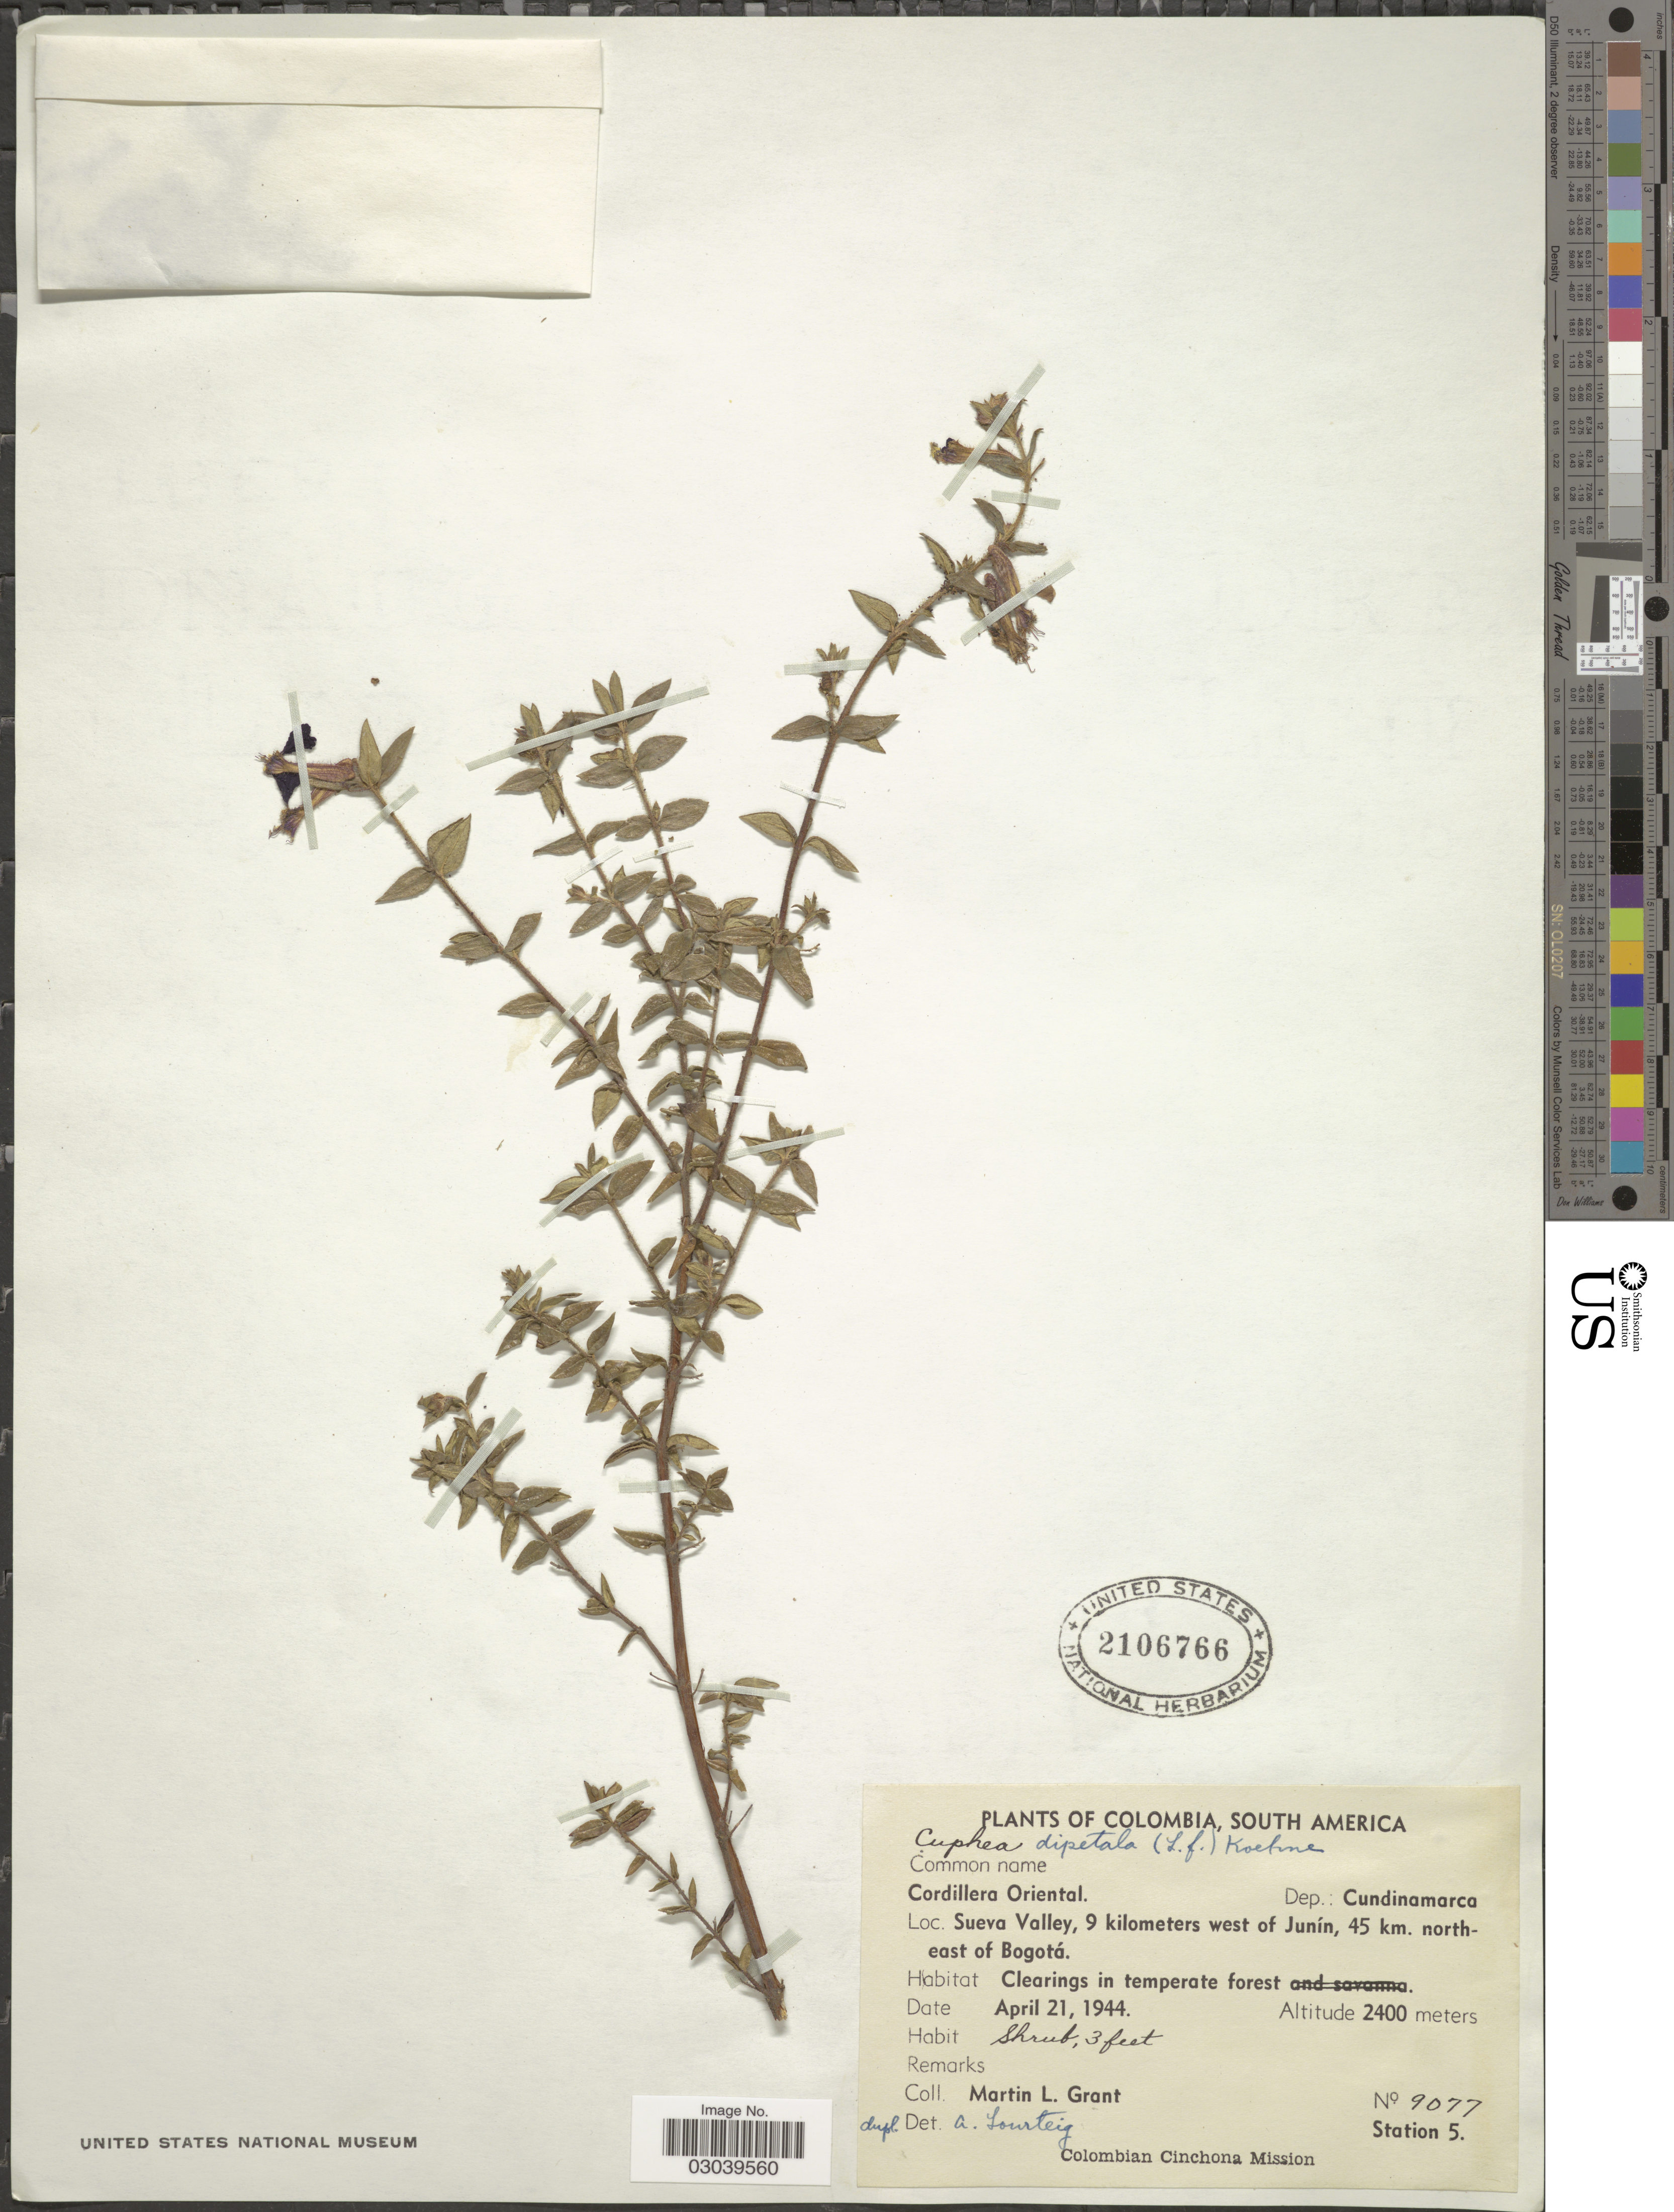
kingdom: Plantae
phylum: Tracheophyta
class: Magnoliopsida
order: Myrtales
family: Lythraceae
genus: Cuphea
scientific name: Cuphea dipetala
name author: (L. f.) Koehne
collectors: M. L. Grant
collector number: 9077/ Station 5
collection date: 1944-04-21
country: Colombia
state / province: Cundinamarca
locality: Cordillera Oriental. Dep.: Cundinamarca. Sueva Valley, 9 kilometers west of Junín, 45 km. northeast of Bogotá.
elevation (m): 2400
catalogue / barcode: US 2106766